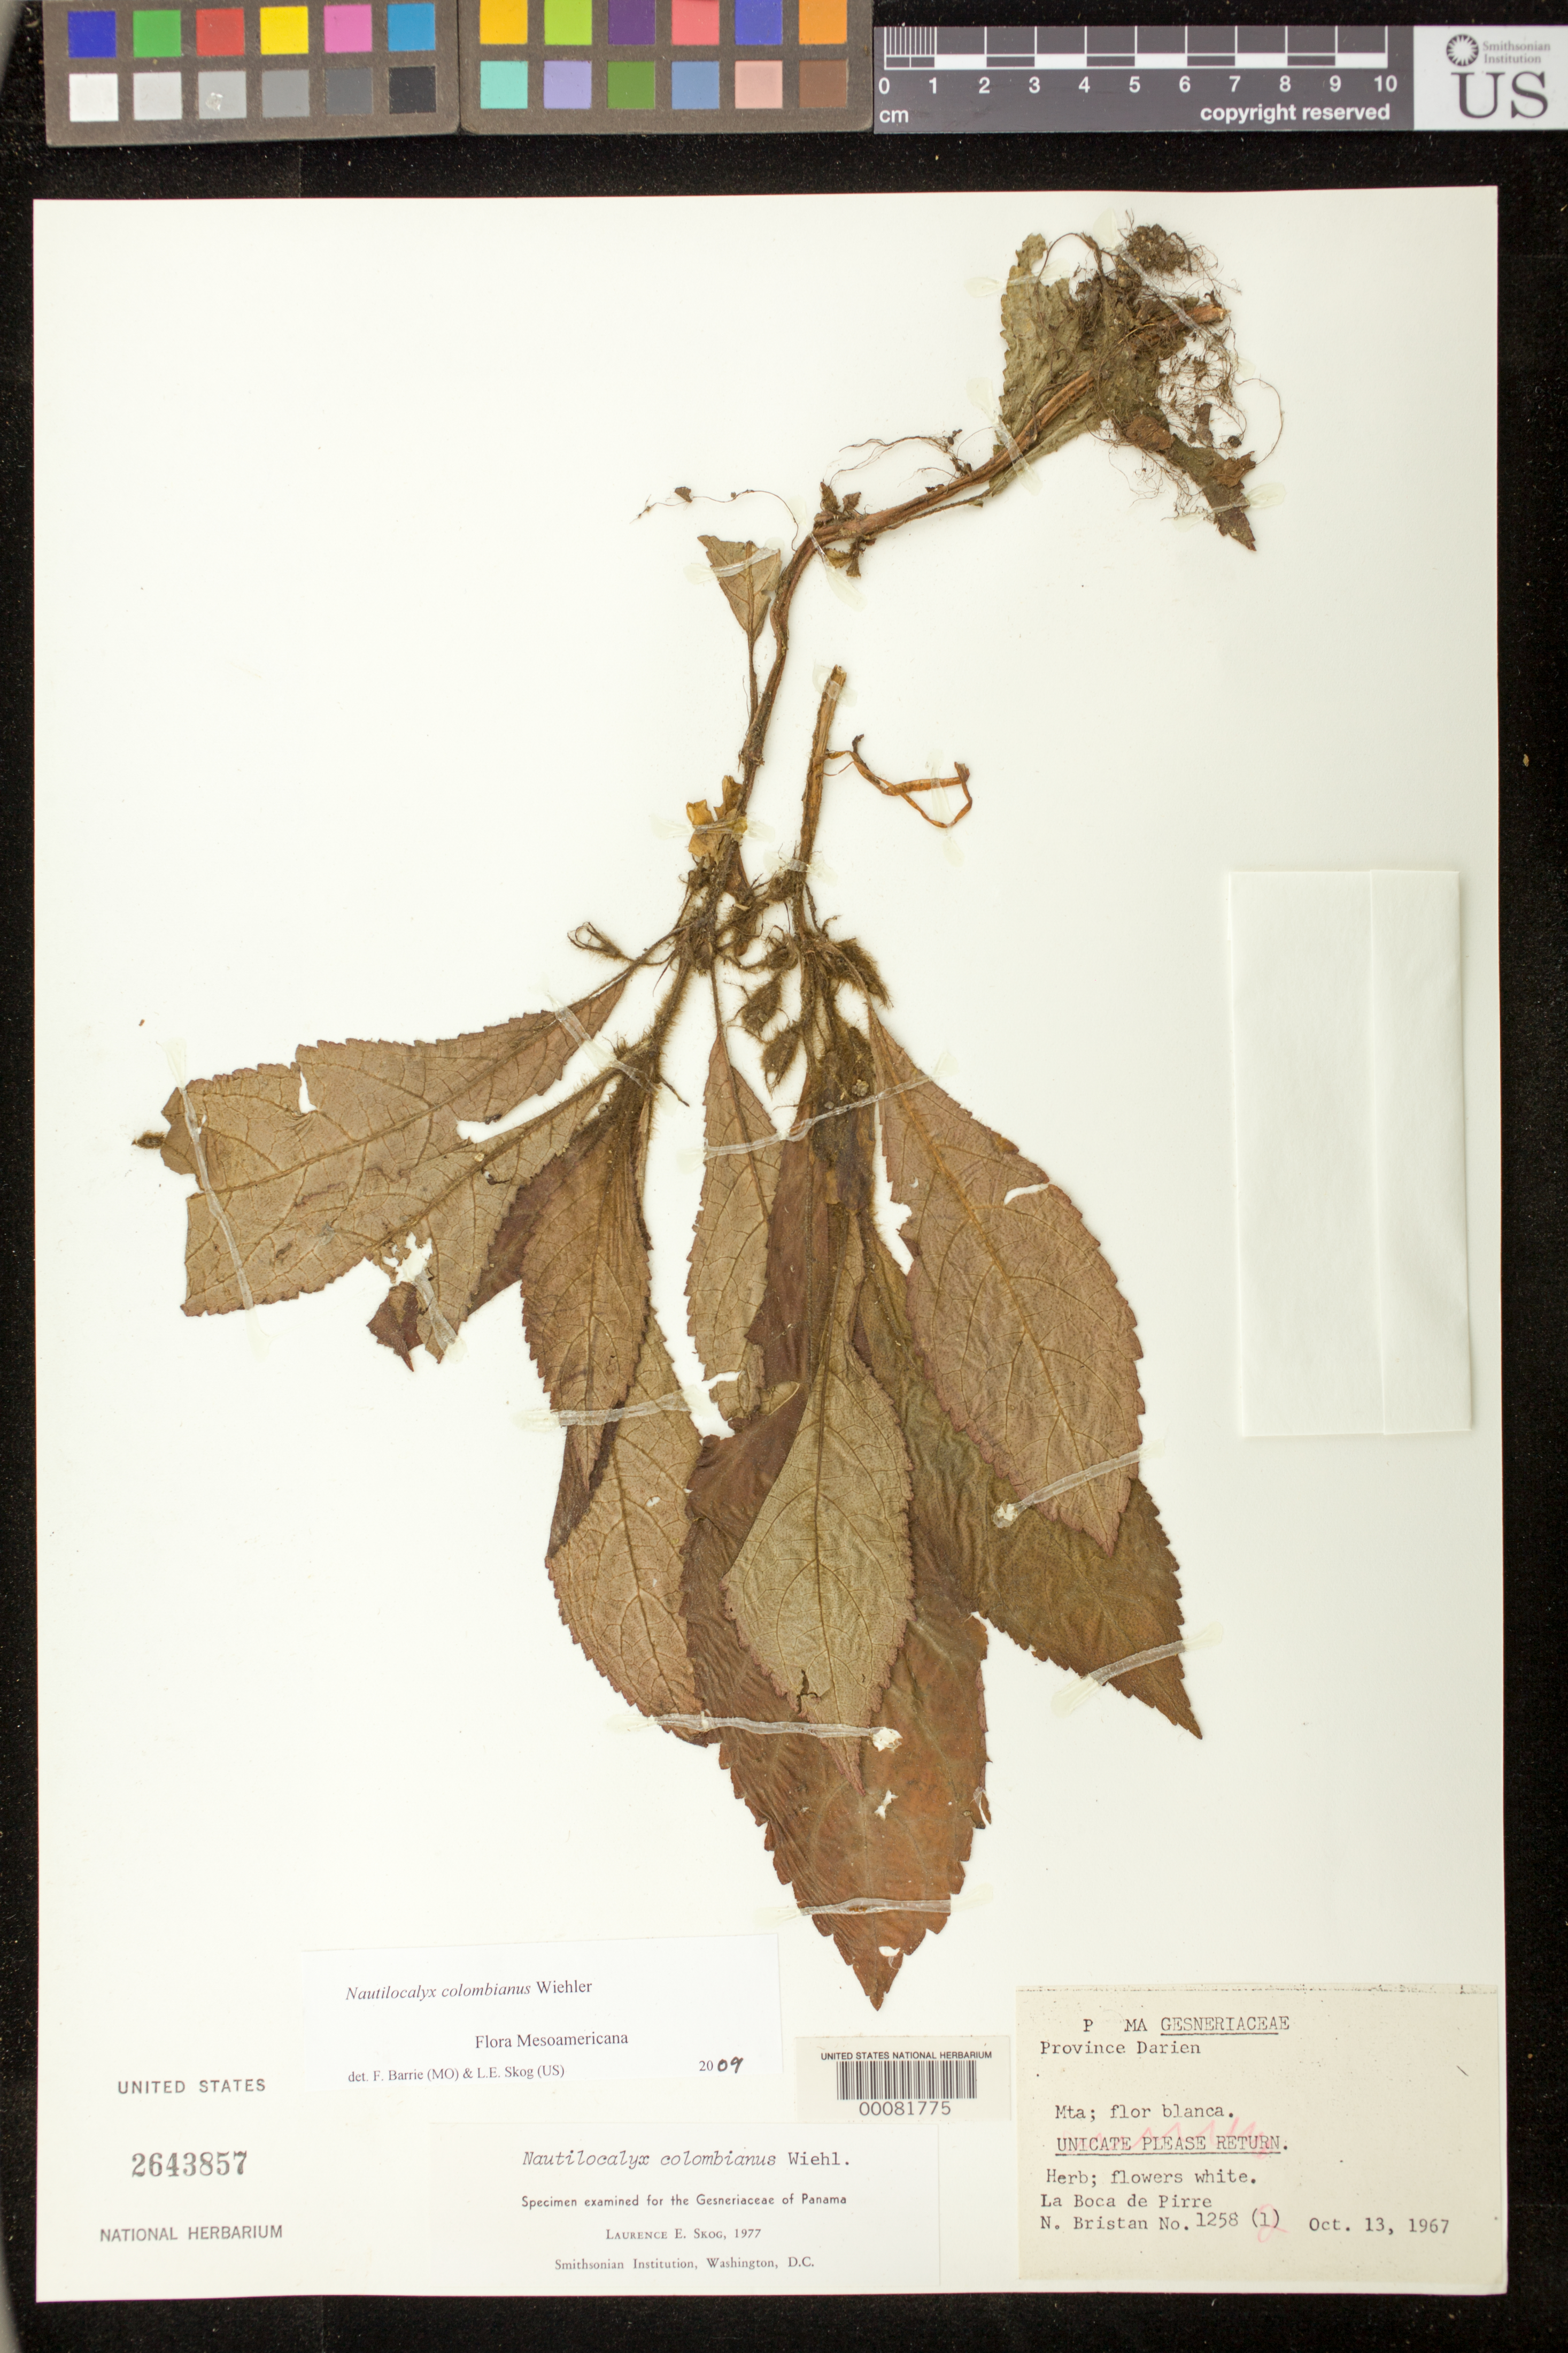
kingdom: Plantae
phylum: Tracheophyta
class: Magnoliopsida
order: Lamiales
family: Gesneriaceae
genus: Nautilocalyx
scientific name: Nautilocalyx colombianus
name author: Wiehler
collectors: N. Bristan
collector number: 1258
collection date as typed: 13 Oct 1967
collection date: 1967-10-13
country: Panama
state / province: Darién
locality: La Boca de Pirre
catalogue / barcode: US 2643857